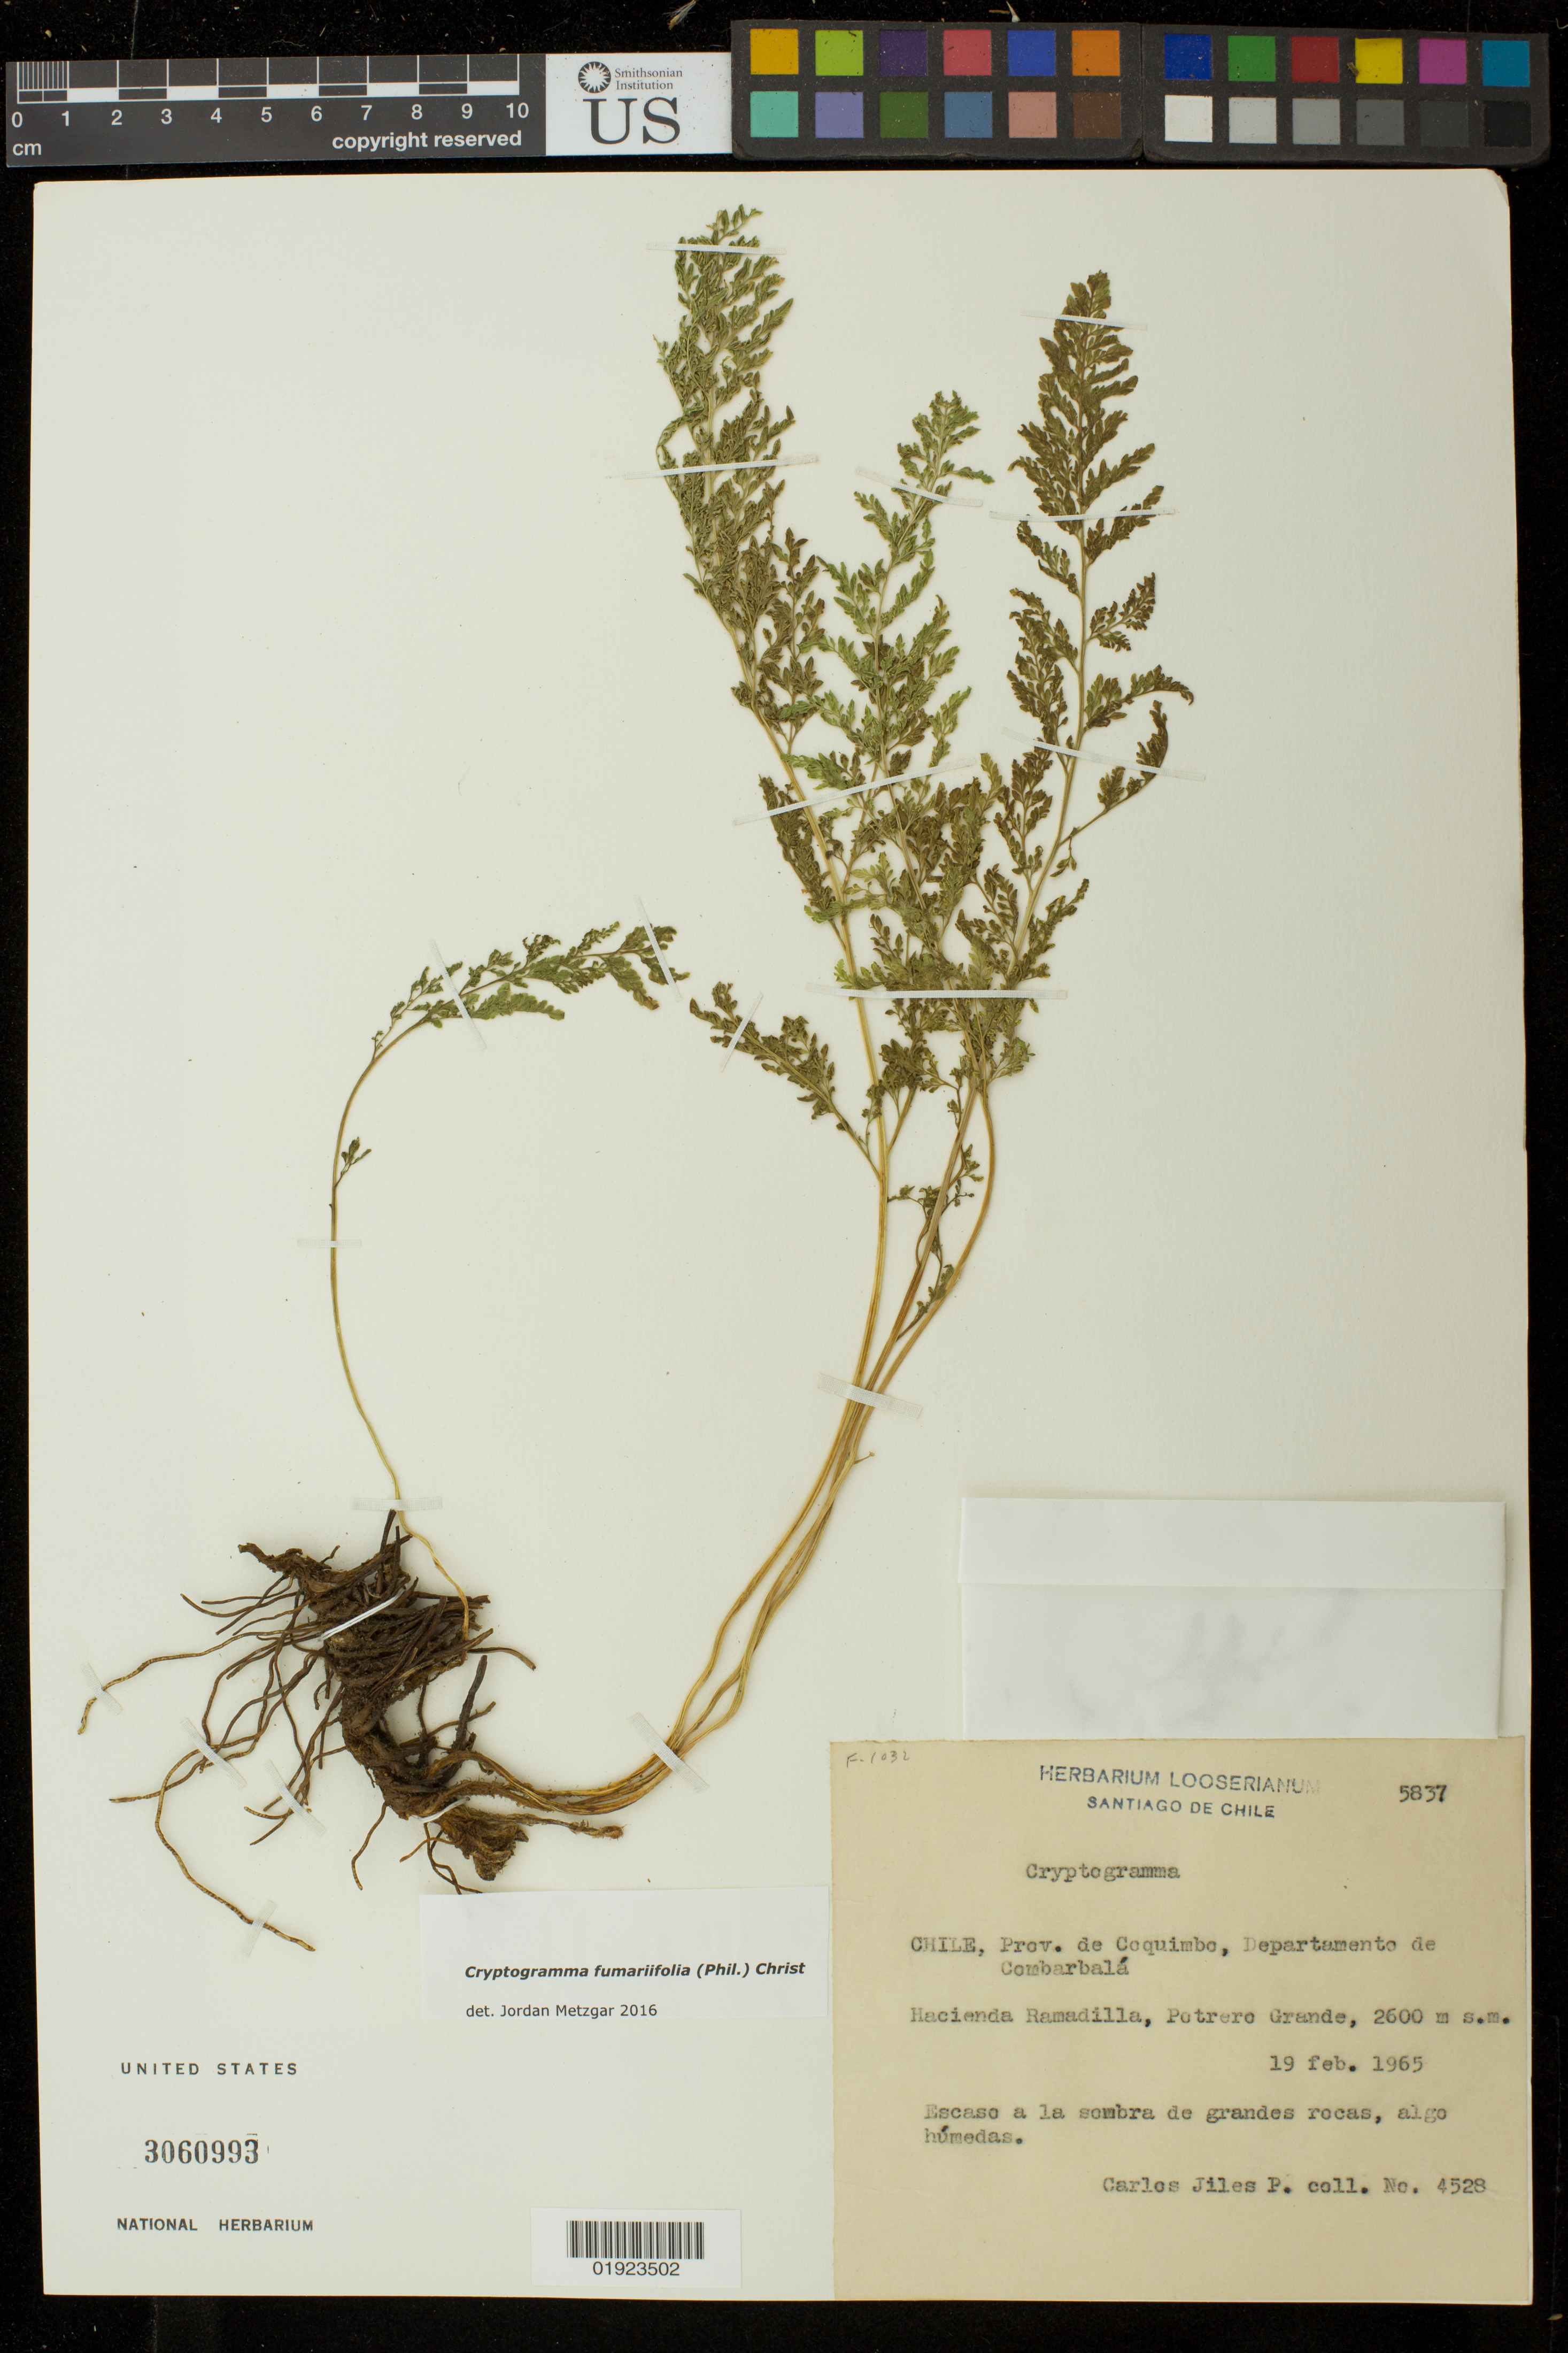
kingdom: Plantae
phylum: Tracheophyta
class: Polypodiopsida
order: Polypodiales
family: Pteridaceae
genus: Cryptogramma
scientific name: Cryptogramma fumariifolia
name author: (Phil. ex Baker) Christ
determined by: Metzgar, Jordan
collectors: C. Jiles P.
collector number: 4528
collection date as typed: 19 feb. 1965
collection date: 1965-02-19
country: Chile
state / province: Coquimbo (IV)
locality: Departamento de Combarbala, Hacienda Ramadilla, Potrero Grande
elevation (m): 2600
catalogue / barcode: US 3060993